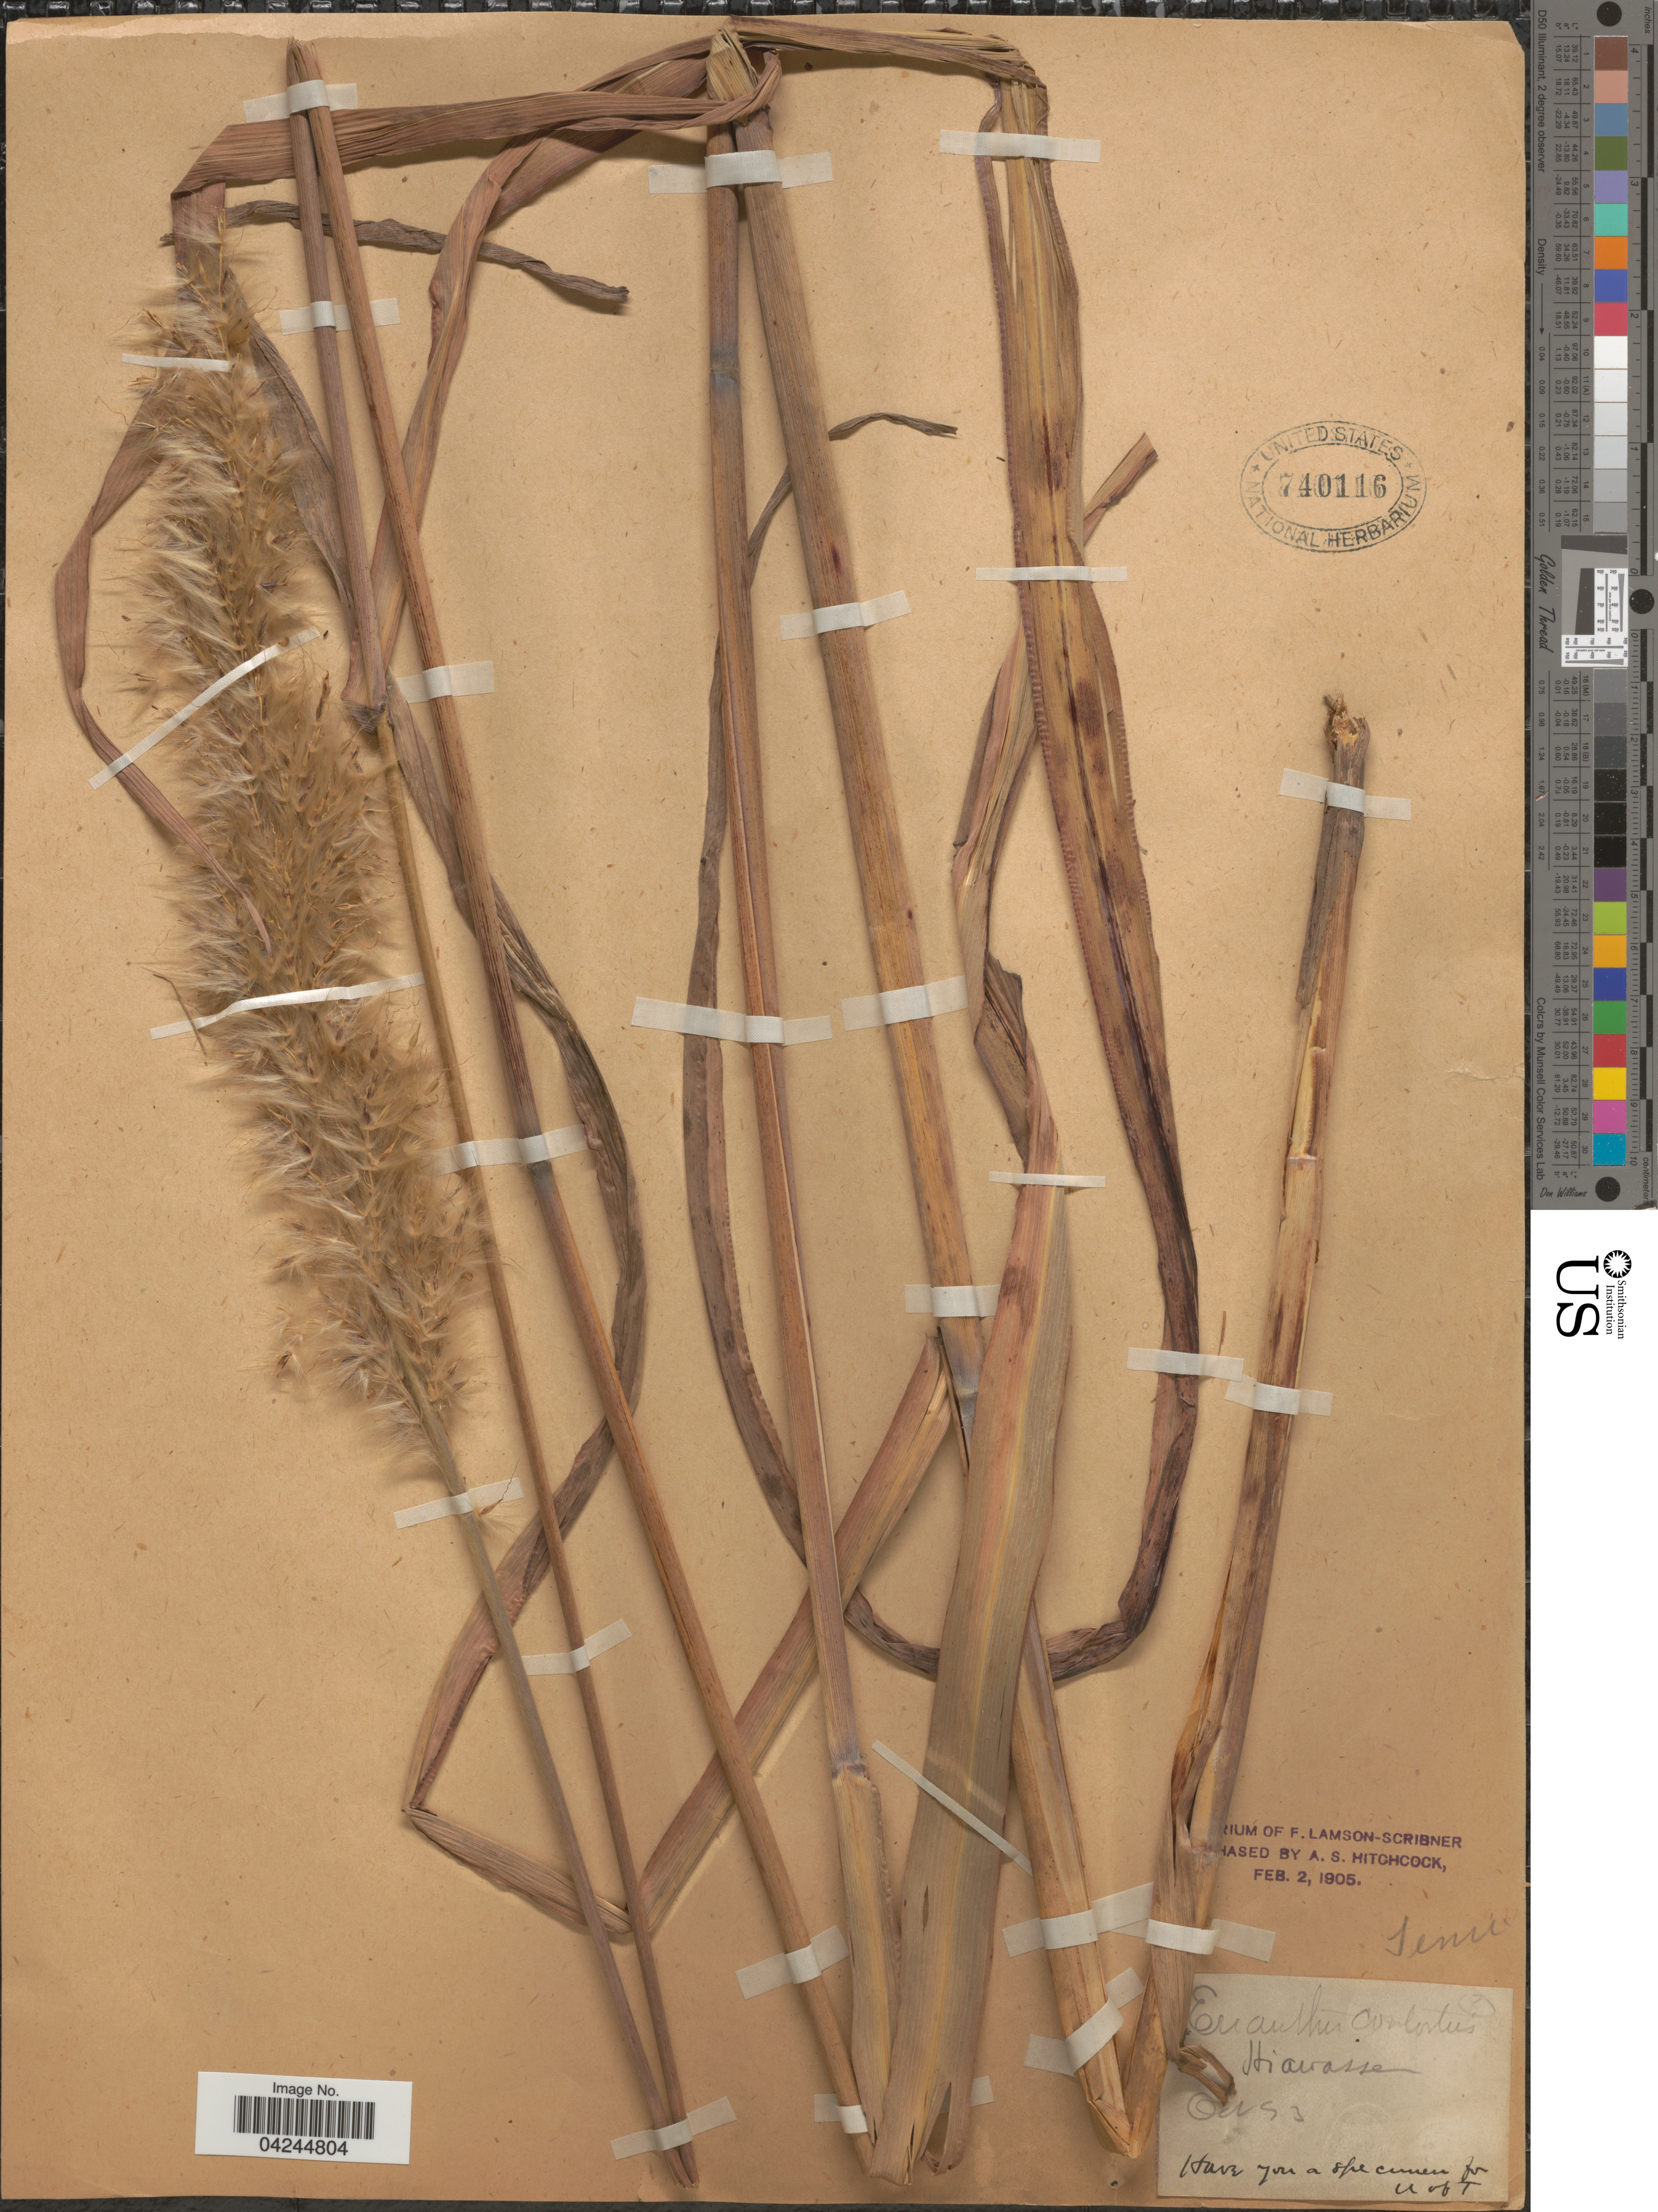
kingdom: Plantae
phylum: Tracheophyta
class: Liliopsida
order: Poales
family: Poaceae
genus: Erianthus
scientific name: Erianthus alopecuroides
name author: Elliott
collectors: ex herb. F. Lamson Scribner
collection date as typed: Transcribed d/m/y: /10/93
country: United States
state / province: Tennessee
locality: Hiawasse.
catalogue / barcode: US 740116